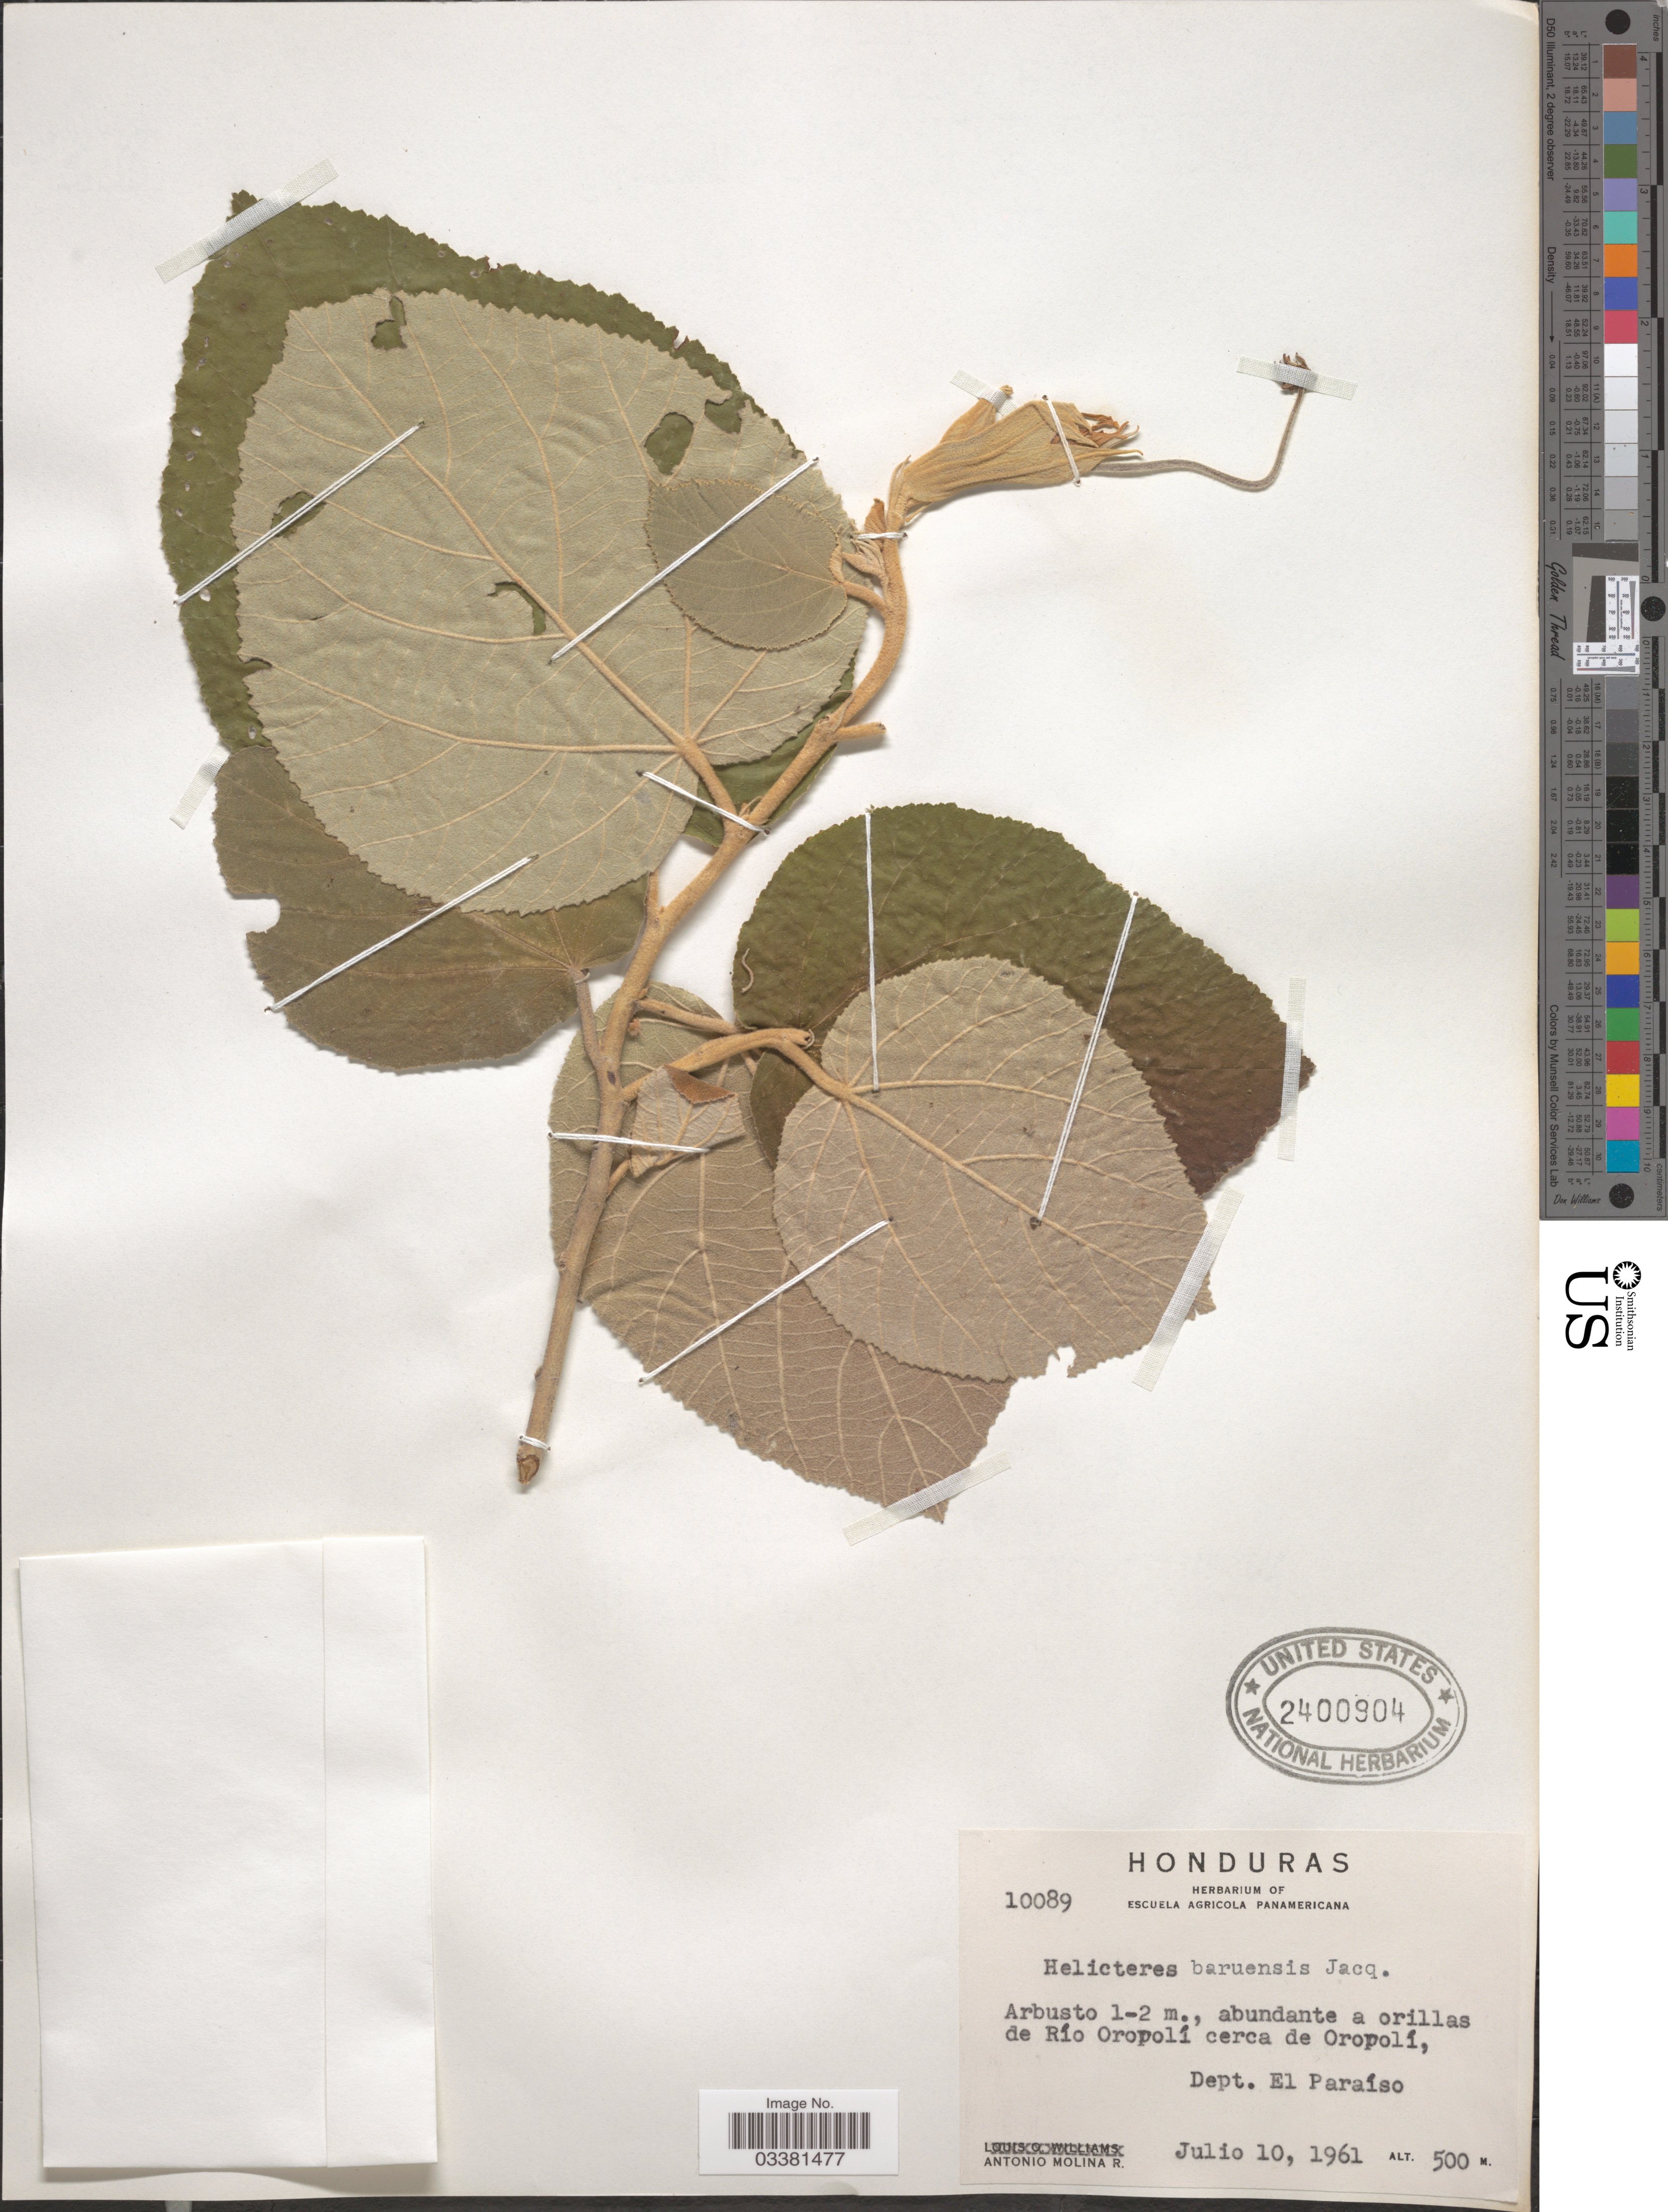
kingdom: Plantae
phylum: Tracheophyta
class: Magnoliopsida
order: Malvales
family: Malvaceae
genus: Helicteres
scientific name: Helicteres baruensis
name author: Jacq.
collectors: A. Molina R.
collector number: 10089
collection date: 1961-07-10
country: Honduras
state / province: El Paraíso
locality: Abundante a orillas de Río Oropolí cerca de Oropolí, Dept. El Paraíso.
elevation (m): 500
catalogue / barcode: US 2400904